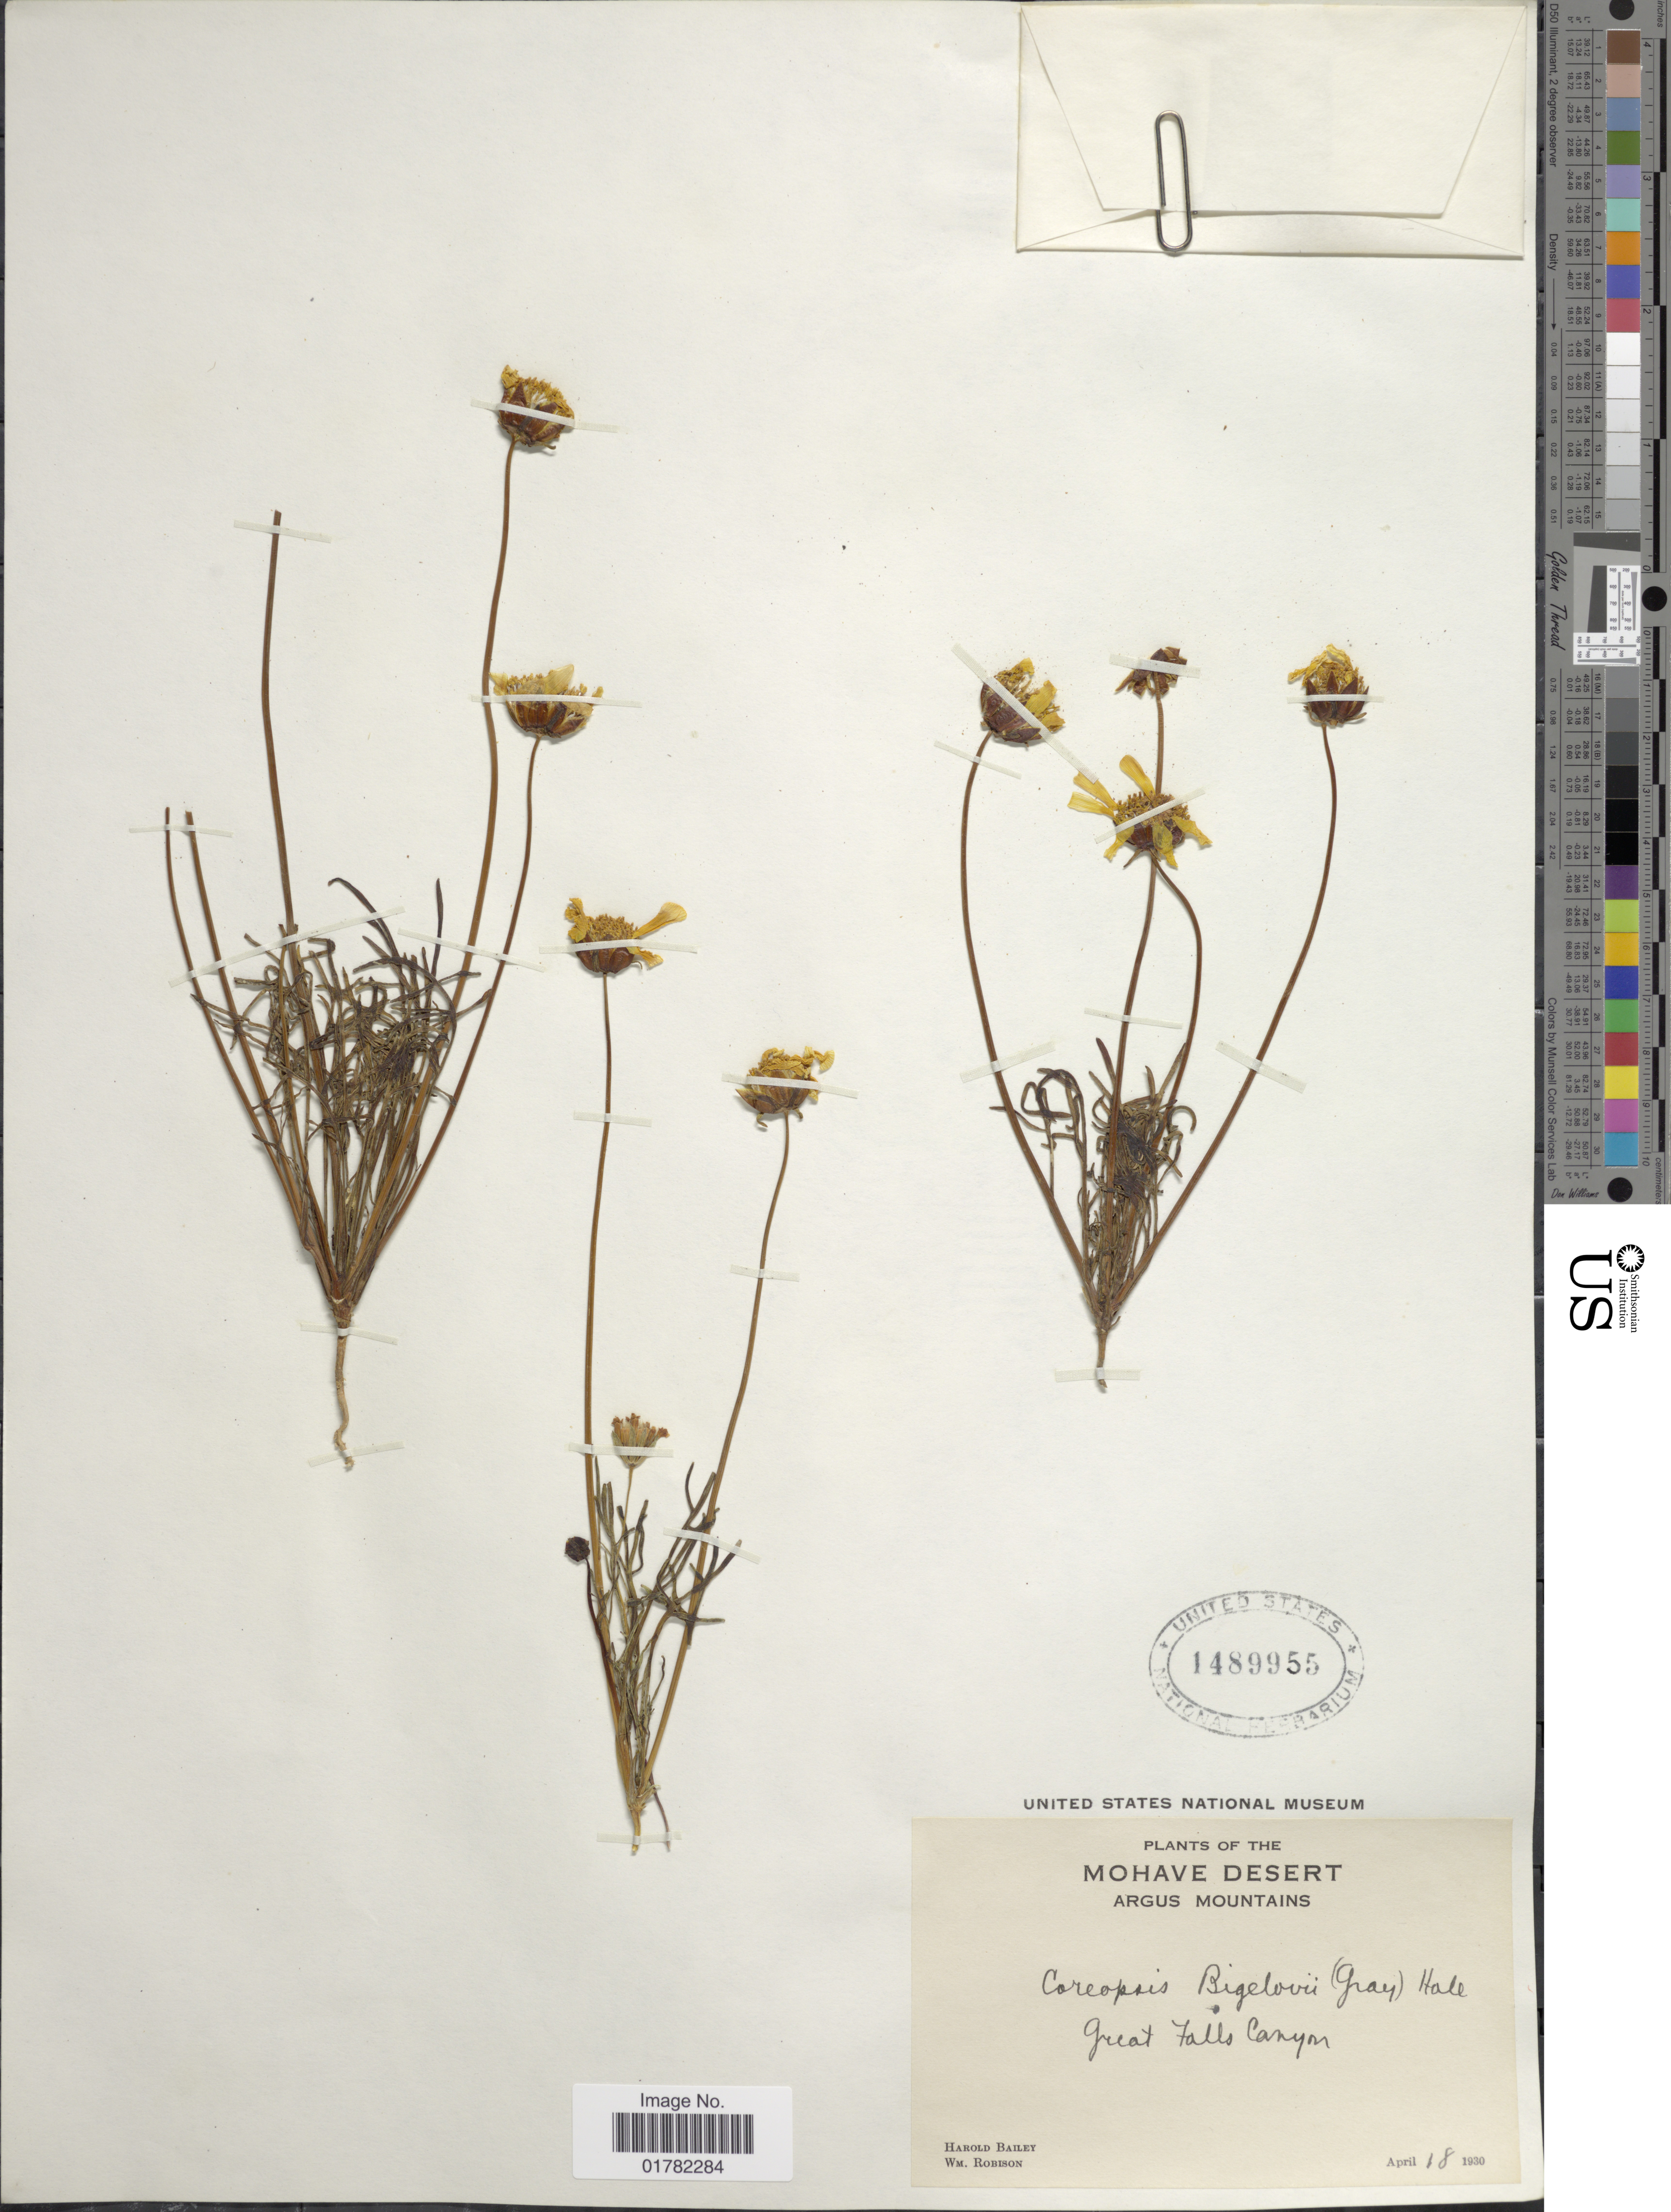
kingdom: Plantae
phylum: Tracheophyta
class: Magnoliopsida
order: Asterales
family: Asteraceae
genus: Coreopsis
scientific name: Coreopsis bigelovii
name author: (A. Gray) Voss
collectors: H. Bailey & W. Robison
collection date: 1930-03-18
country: United States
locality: Mohave Desert, Argus Mountains, Great Falls Canyon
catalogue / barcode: US 1489955